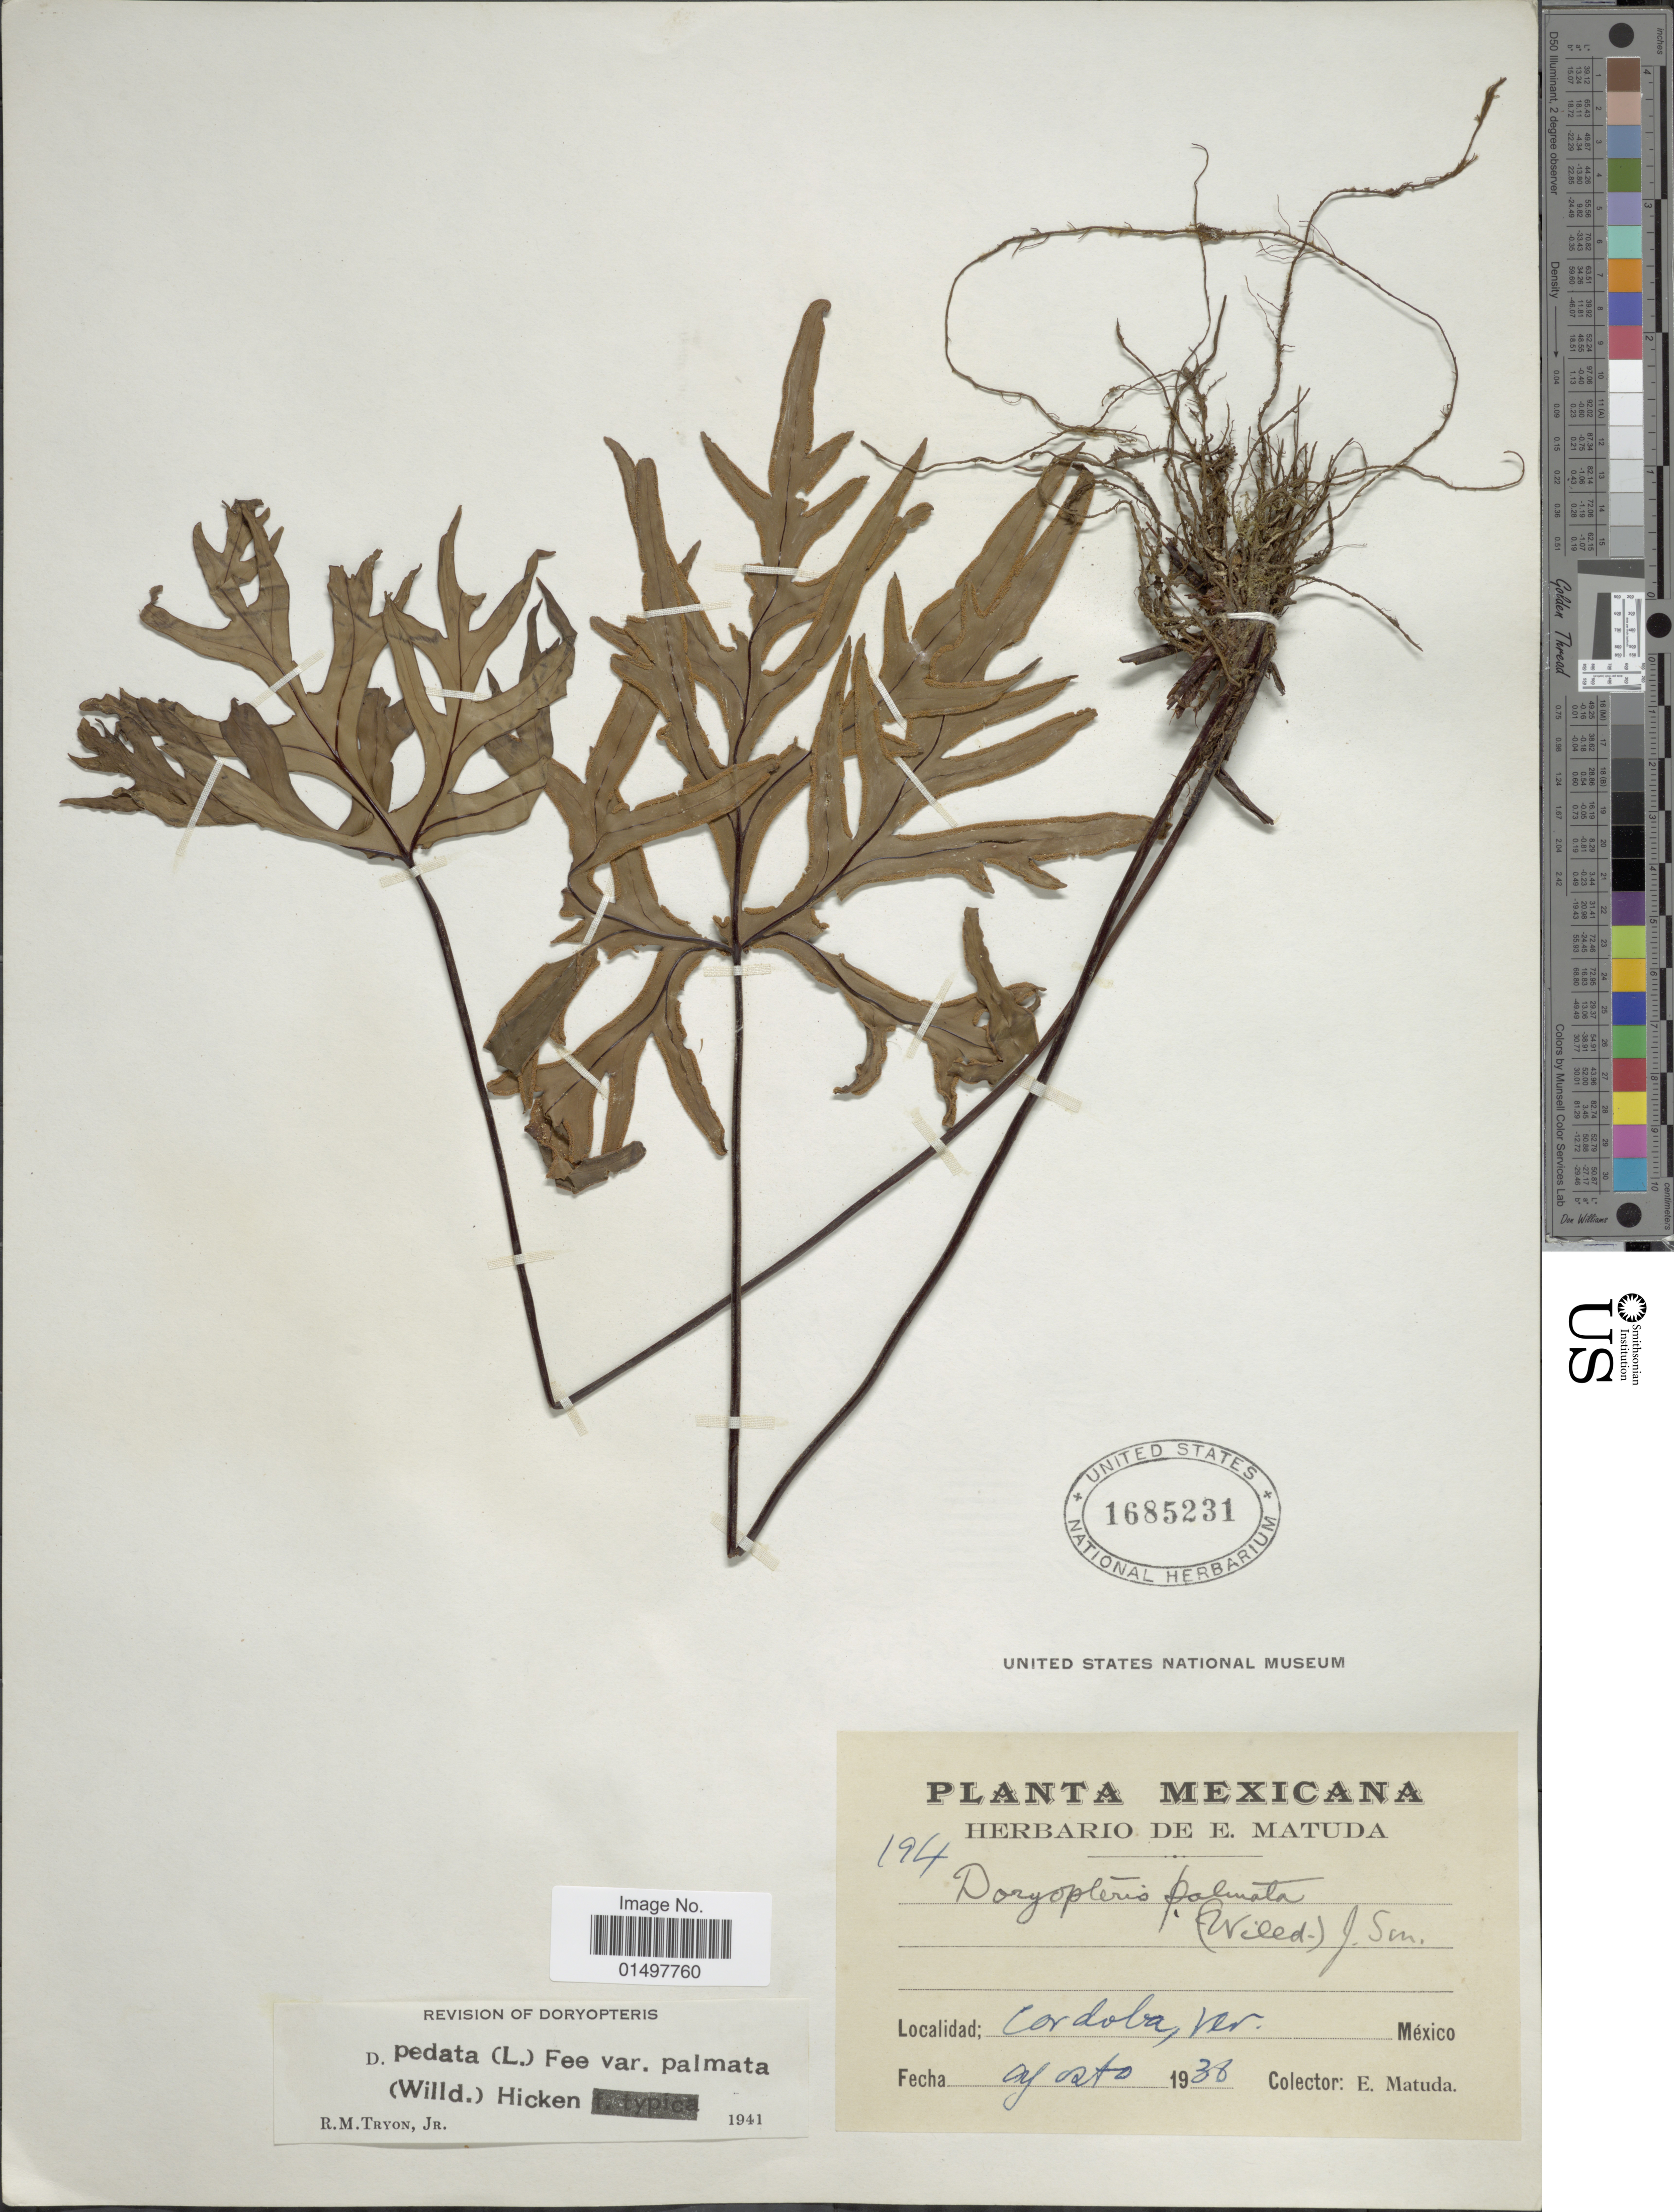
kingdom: Plantae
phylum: Tracheophyta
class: Polypodiopsida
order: Polypodiales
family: Pteridaceae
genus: Doryopteris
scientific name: Doryopteris pedata var. palmata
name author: (Willd.) Hicken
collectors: E. Matuda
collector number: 194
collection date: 1938-08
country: Mexico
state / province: Veracruz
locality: Mexicana. Ver.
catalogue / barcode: US 1685231